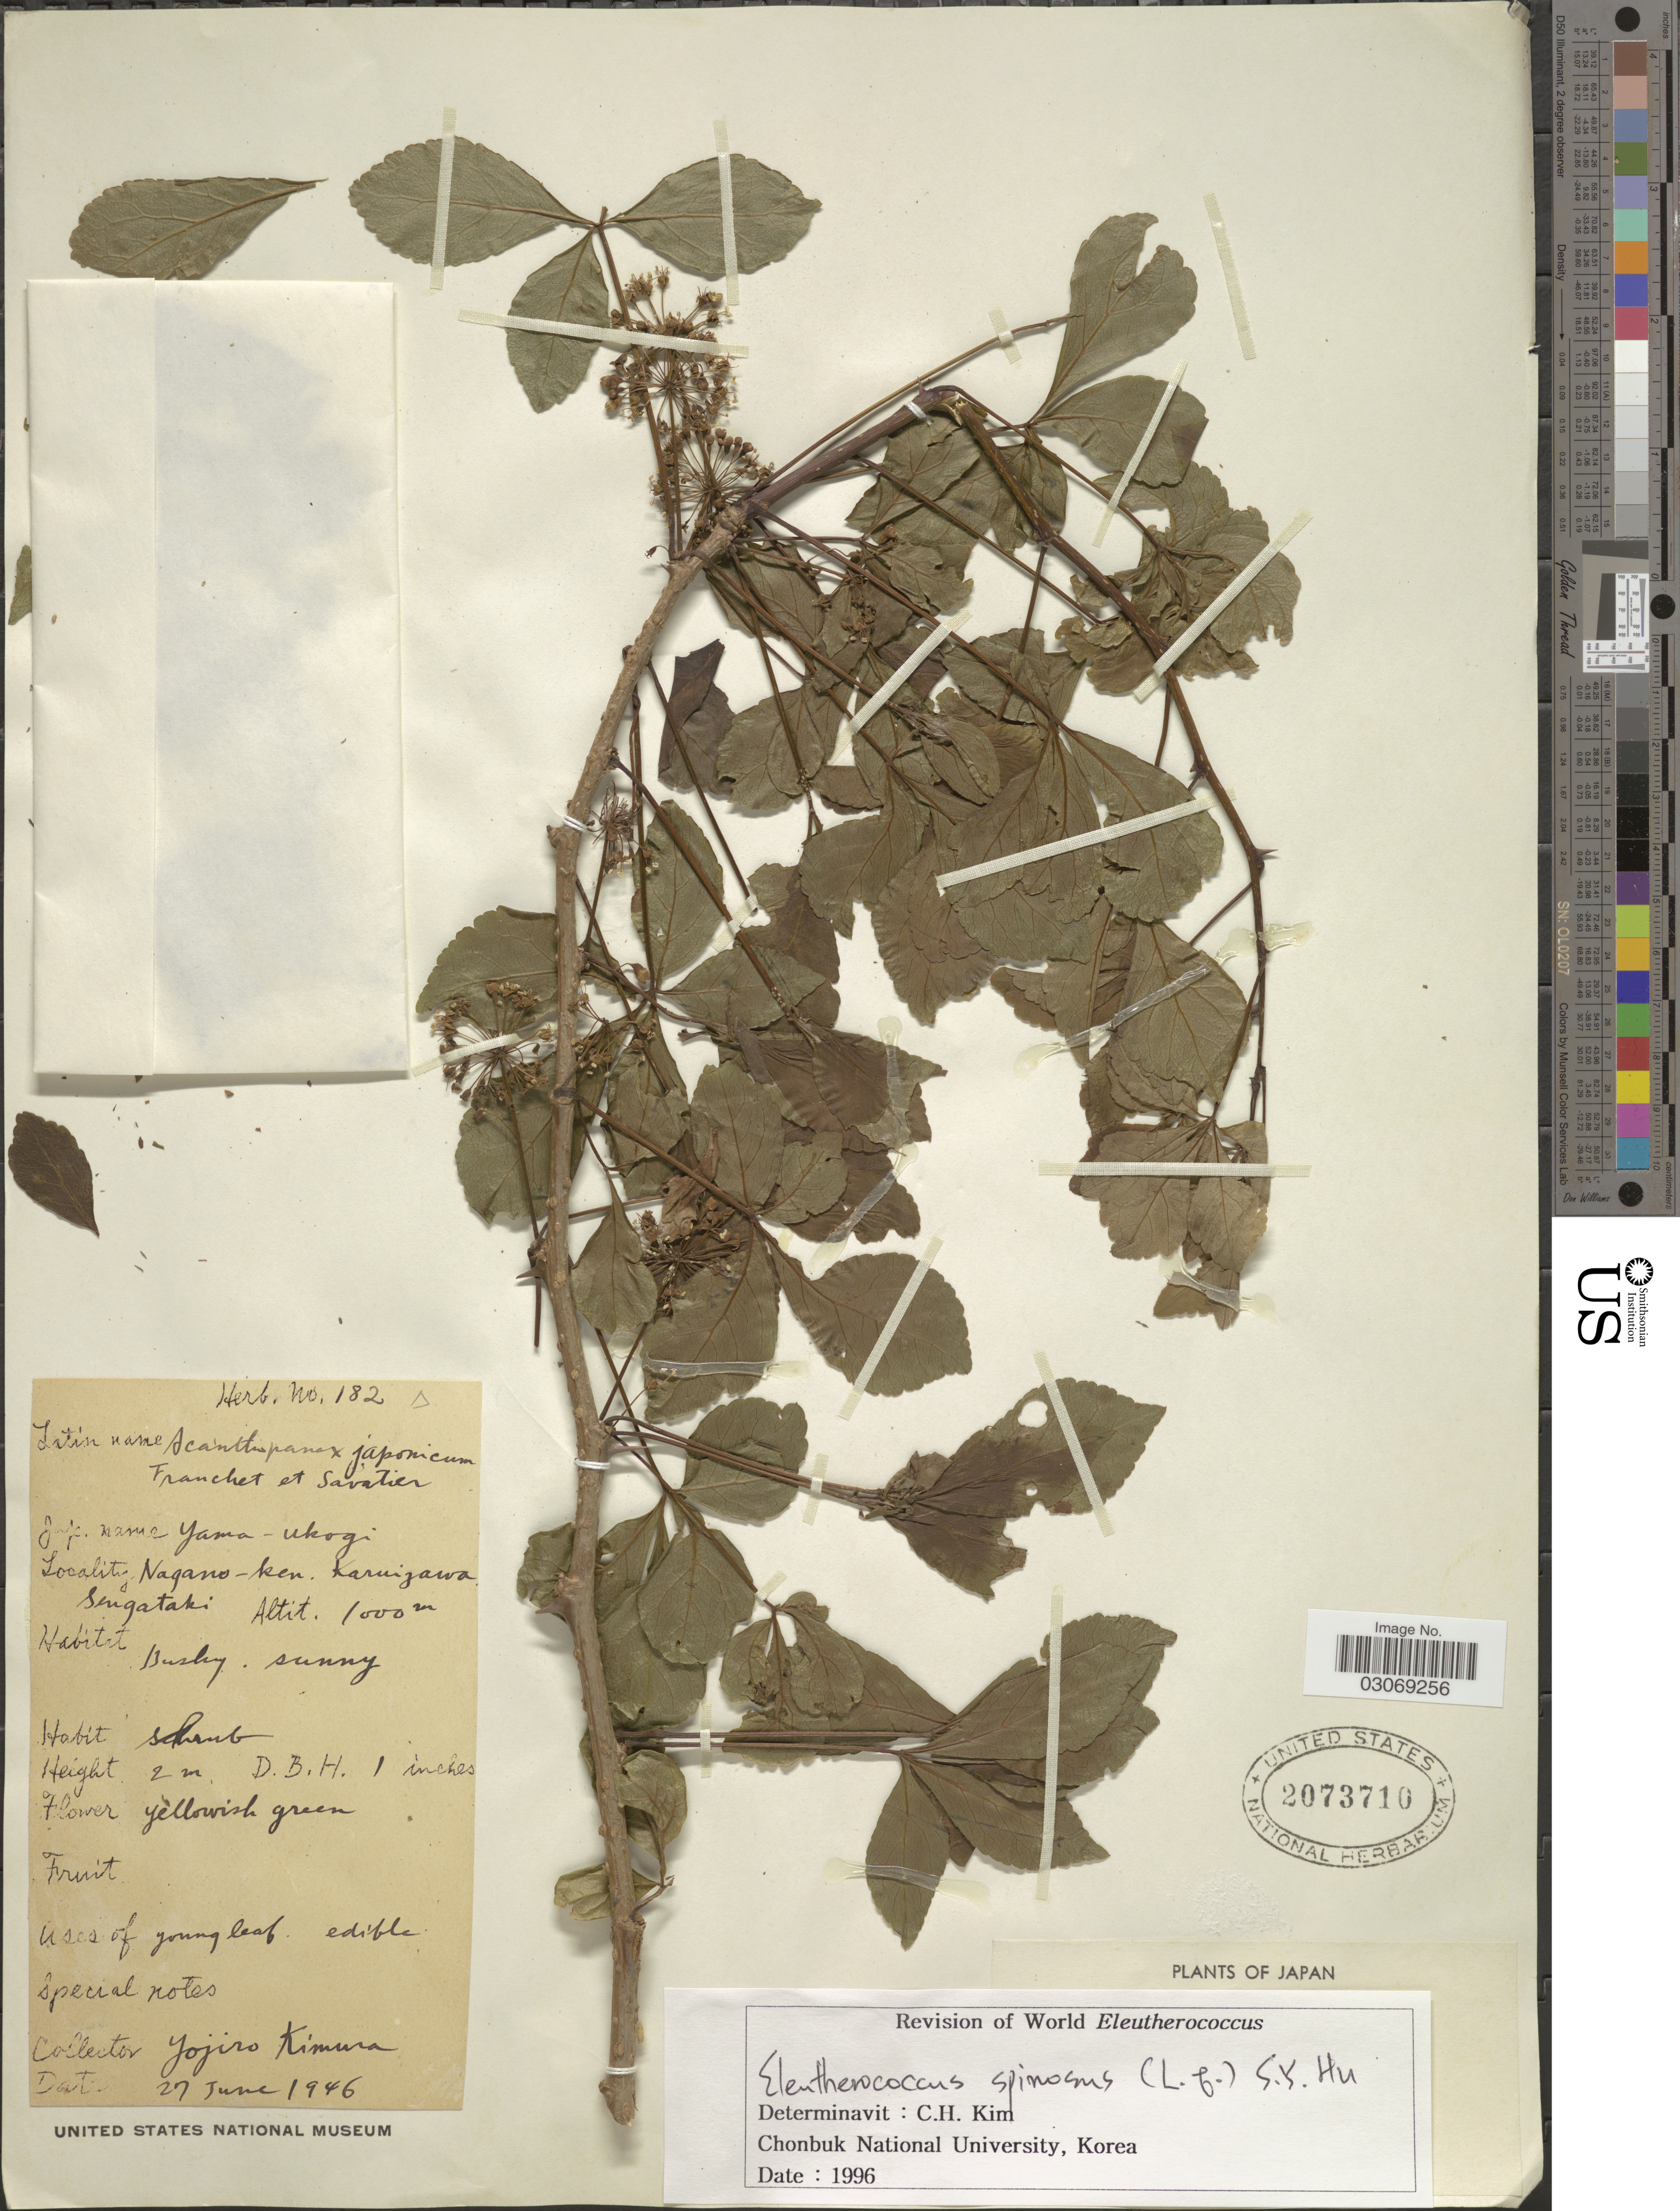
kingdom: Plantae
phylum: Tracheophyta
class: Magnoliopsida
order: Apiales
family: Araliaceae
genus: Eleutherococcus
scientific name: Eleutherococcus spinosus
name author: (L. f.) S.Y. Hu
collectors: Y. Kimura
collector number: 182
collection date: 1946-06-27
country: Japan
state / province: Nagano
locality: Nagano-ken. Karuizawa Sengataki.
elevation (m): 1000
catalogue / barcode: US 2073710